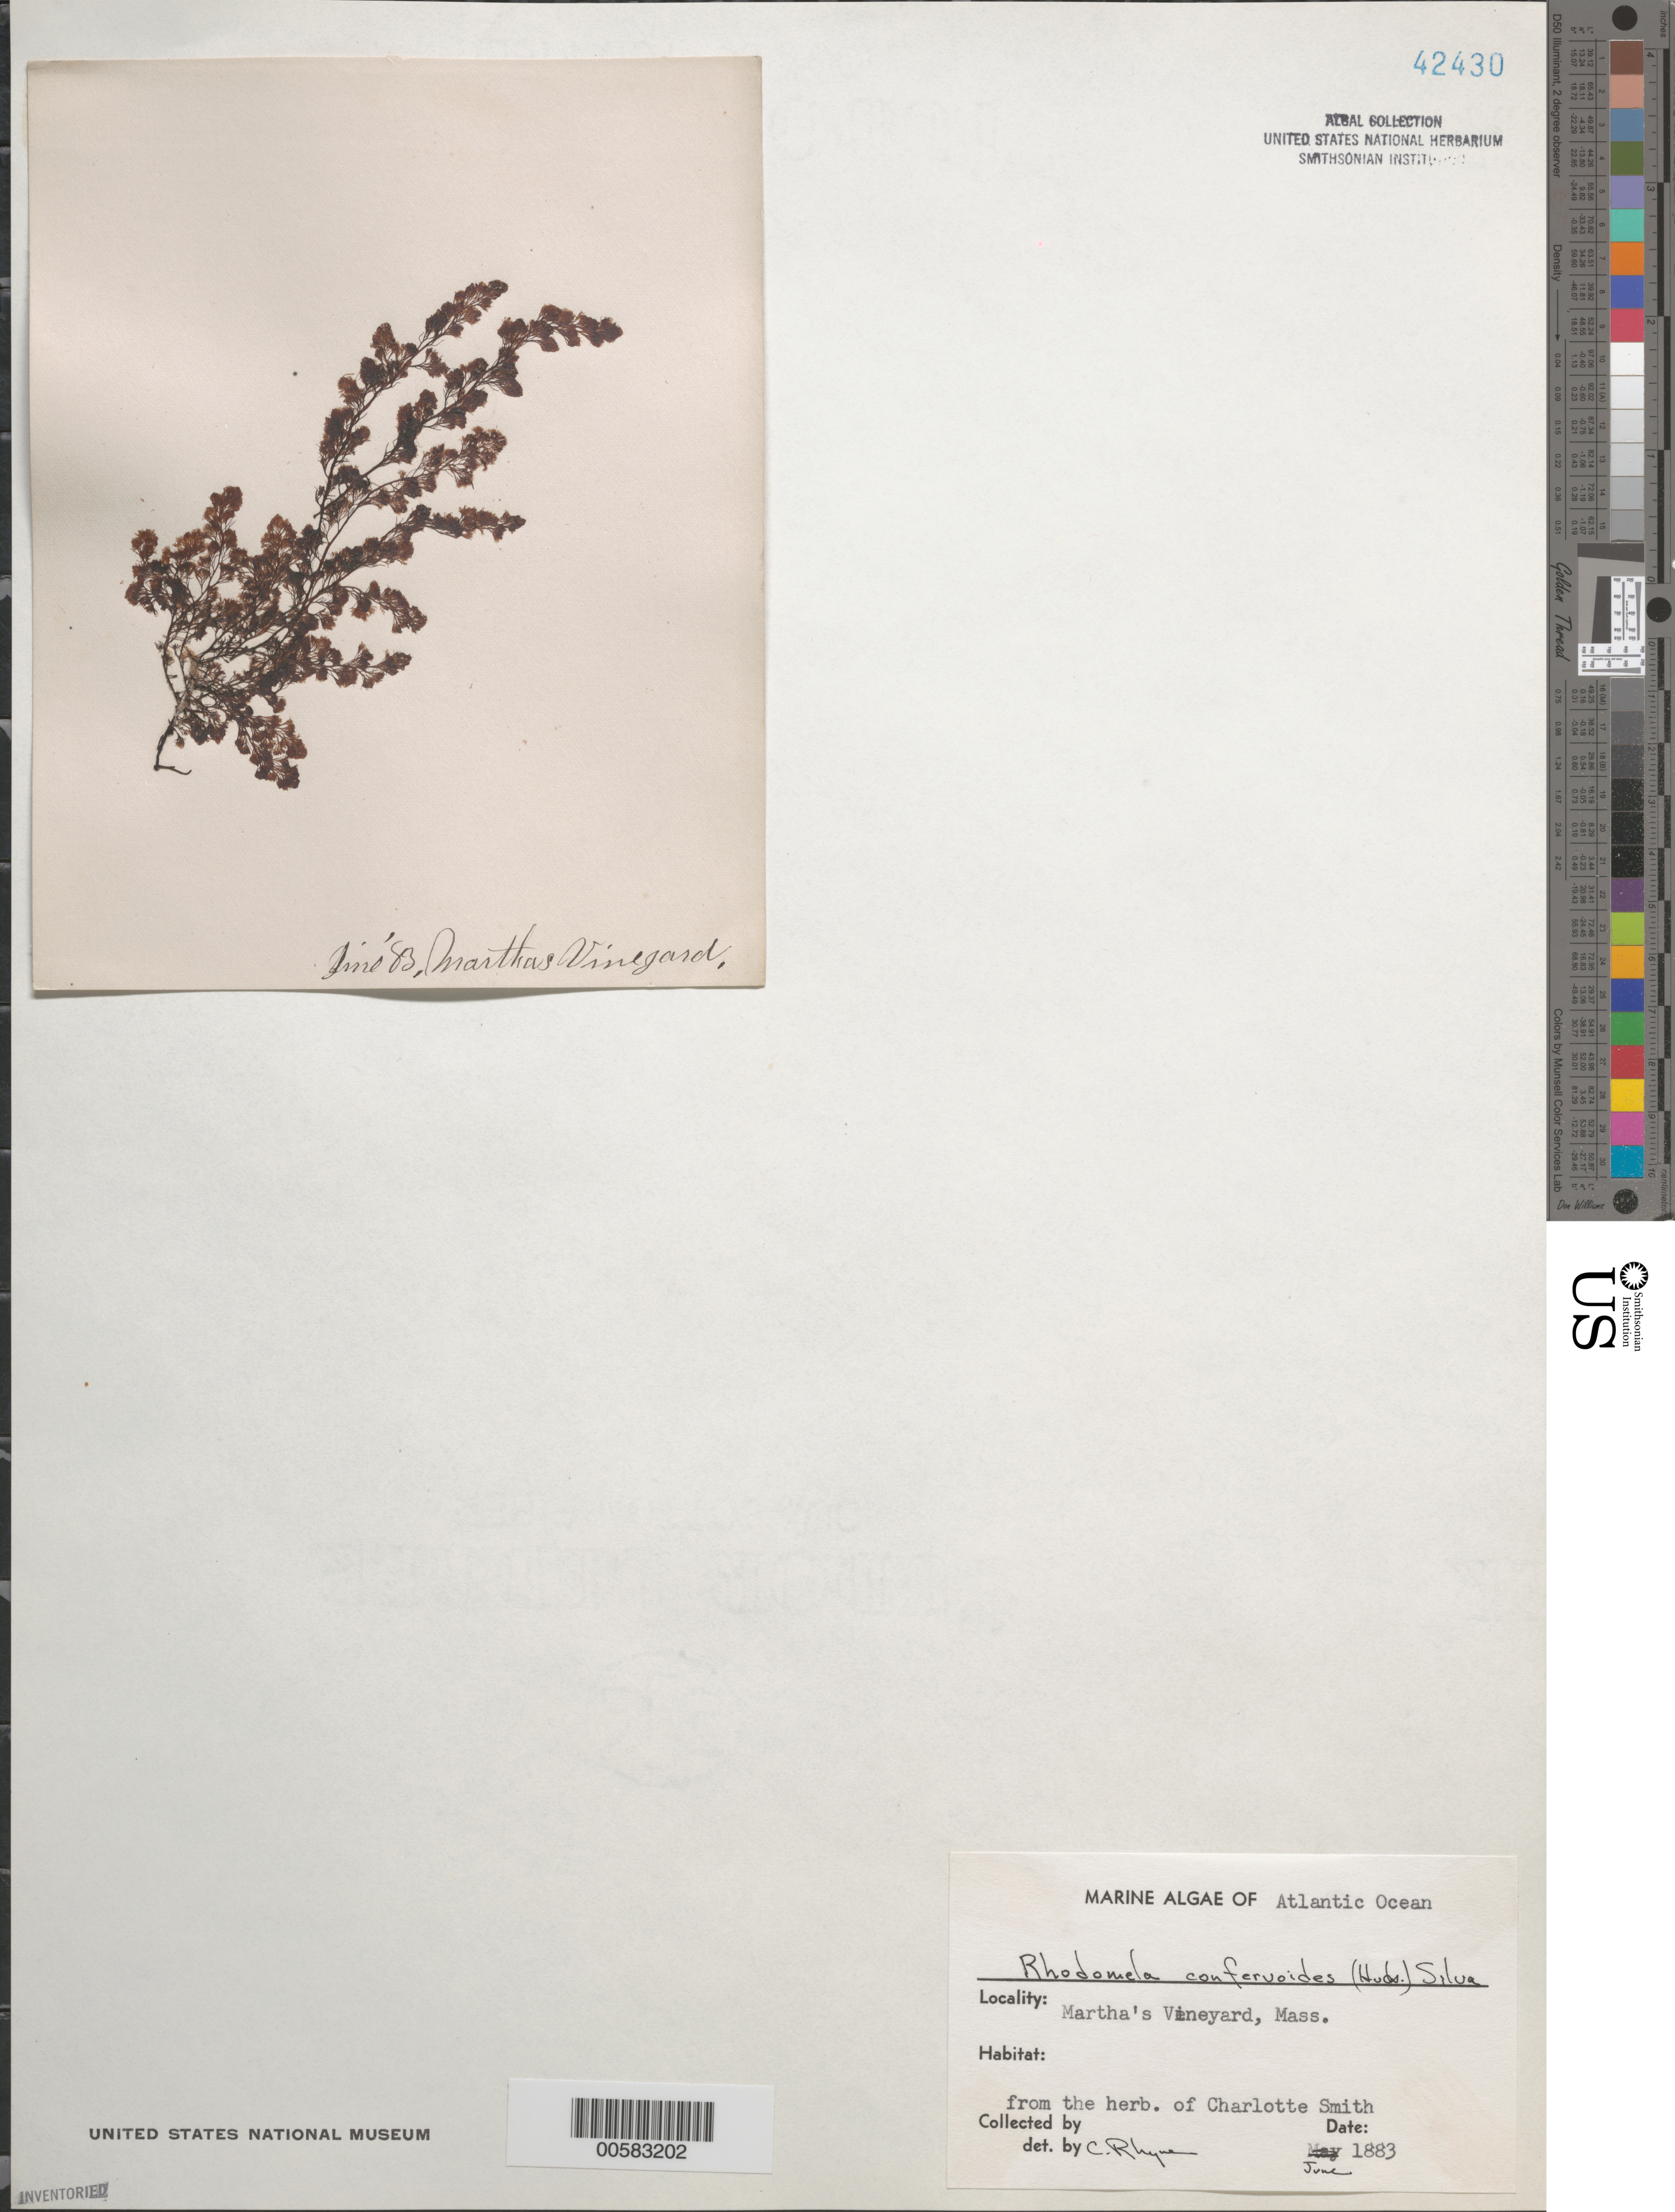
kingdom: Plantae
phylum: Rhodophyta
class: Florideophyceae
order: Ceramiales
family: Rhodomelaceae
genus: Rhodomela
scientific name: Rhodomela confervoides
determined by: Rhyne, C. F.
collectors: Charlotte Smith (herbarium)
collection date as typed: Jun 1883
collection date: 1883-06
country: United States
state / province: Massachusetts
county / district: Dukes County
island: Martha's Vineyard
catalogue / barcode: US 42430